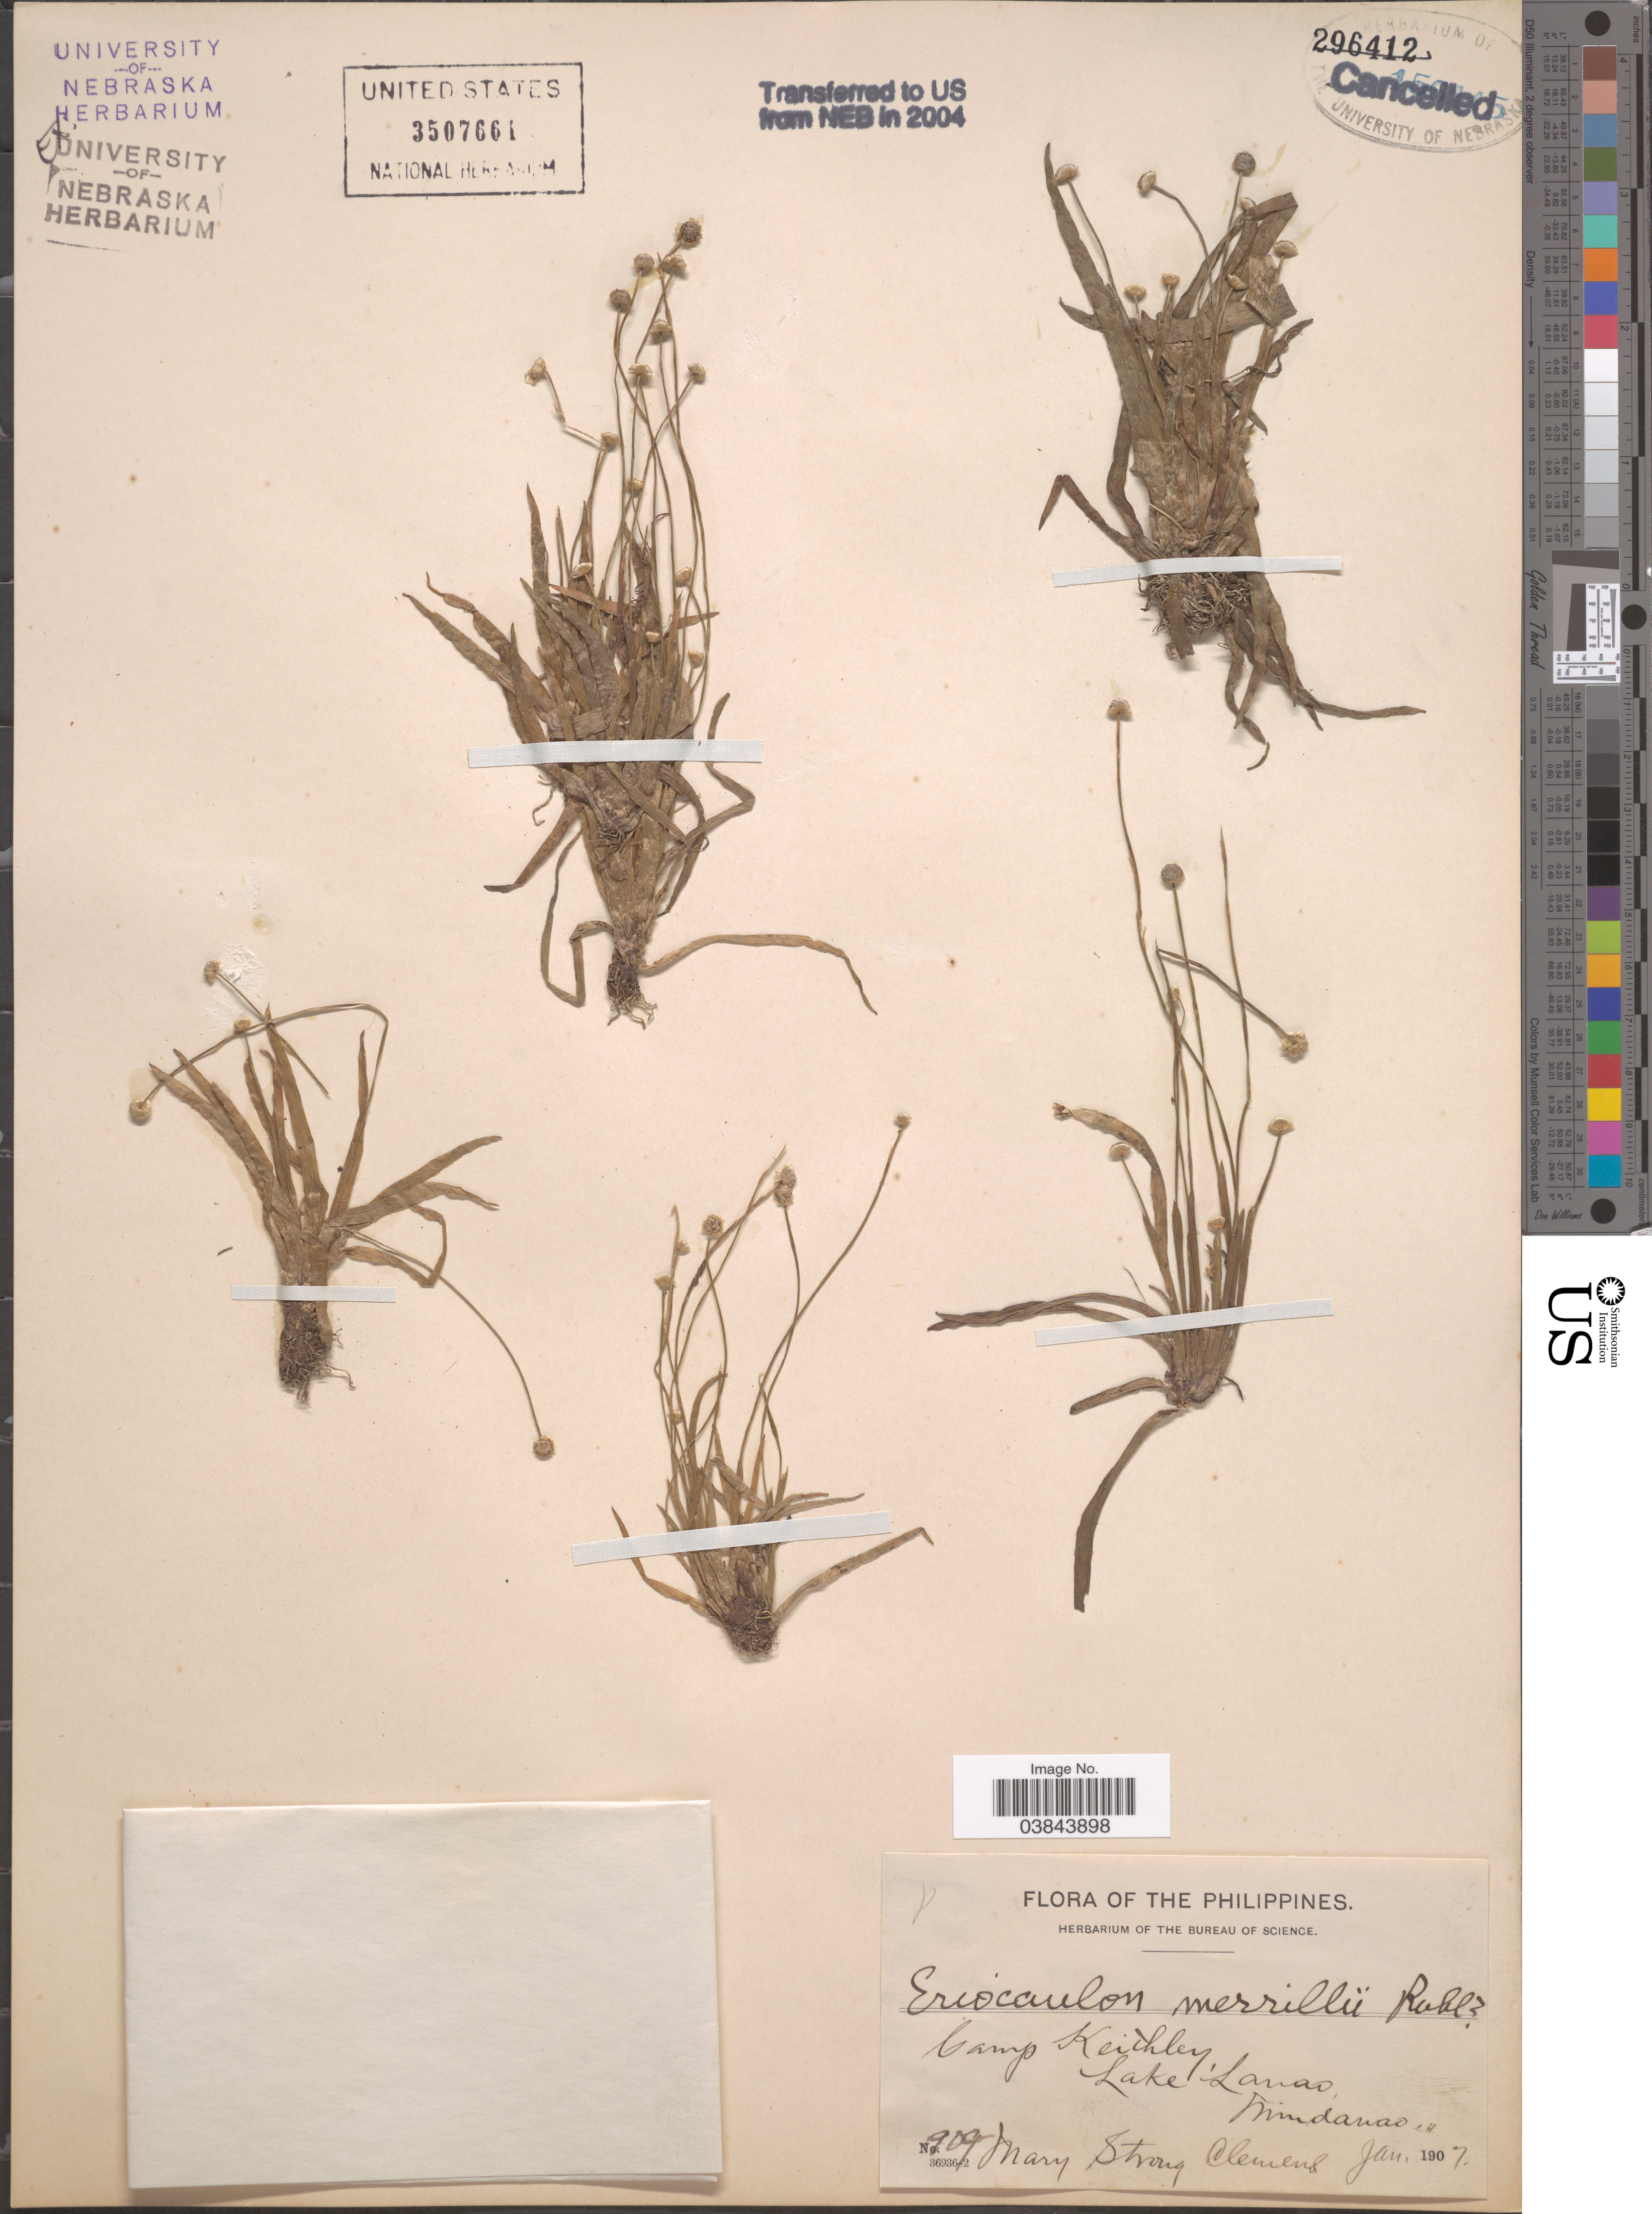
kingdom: Plantae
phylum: Tracheophyta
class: Liliopsida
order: Poales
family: Eriocaulaceae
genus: Eriocaulon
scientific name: Eriocaulon merrillii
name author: Ruhland in Perkins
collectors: M. S. Clemens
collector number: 909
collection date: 1907-01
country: Philippines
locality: Camp Keithley, Lake Lanao, Mindanao.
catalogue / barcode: US 3507661